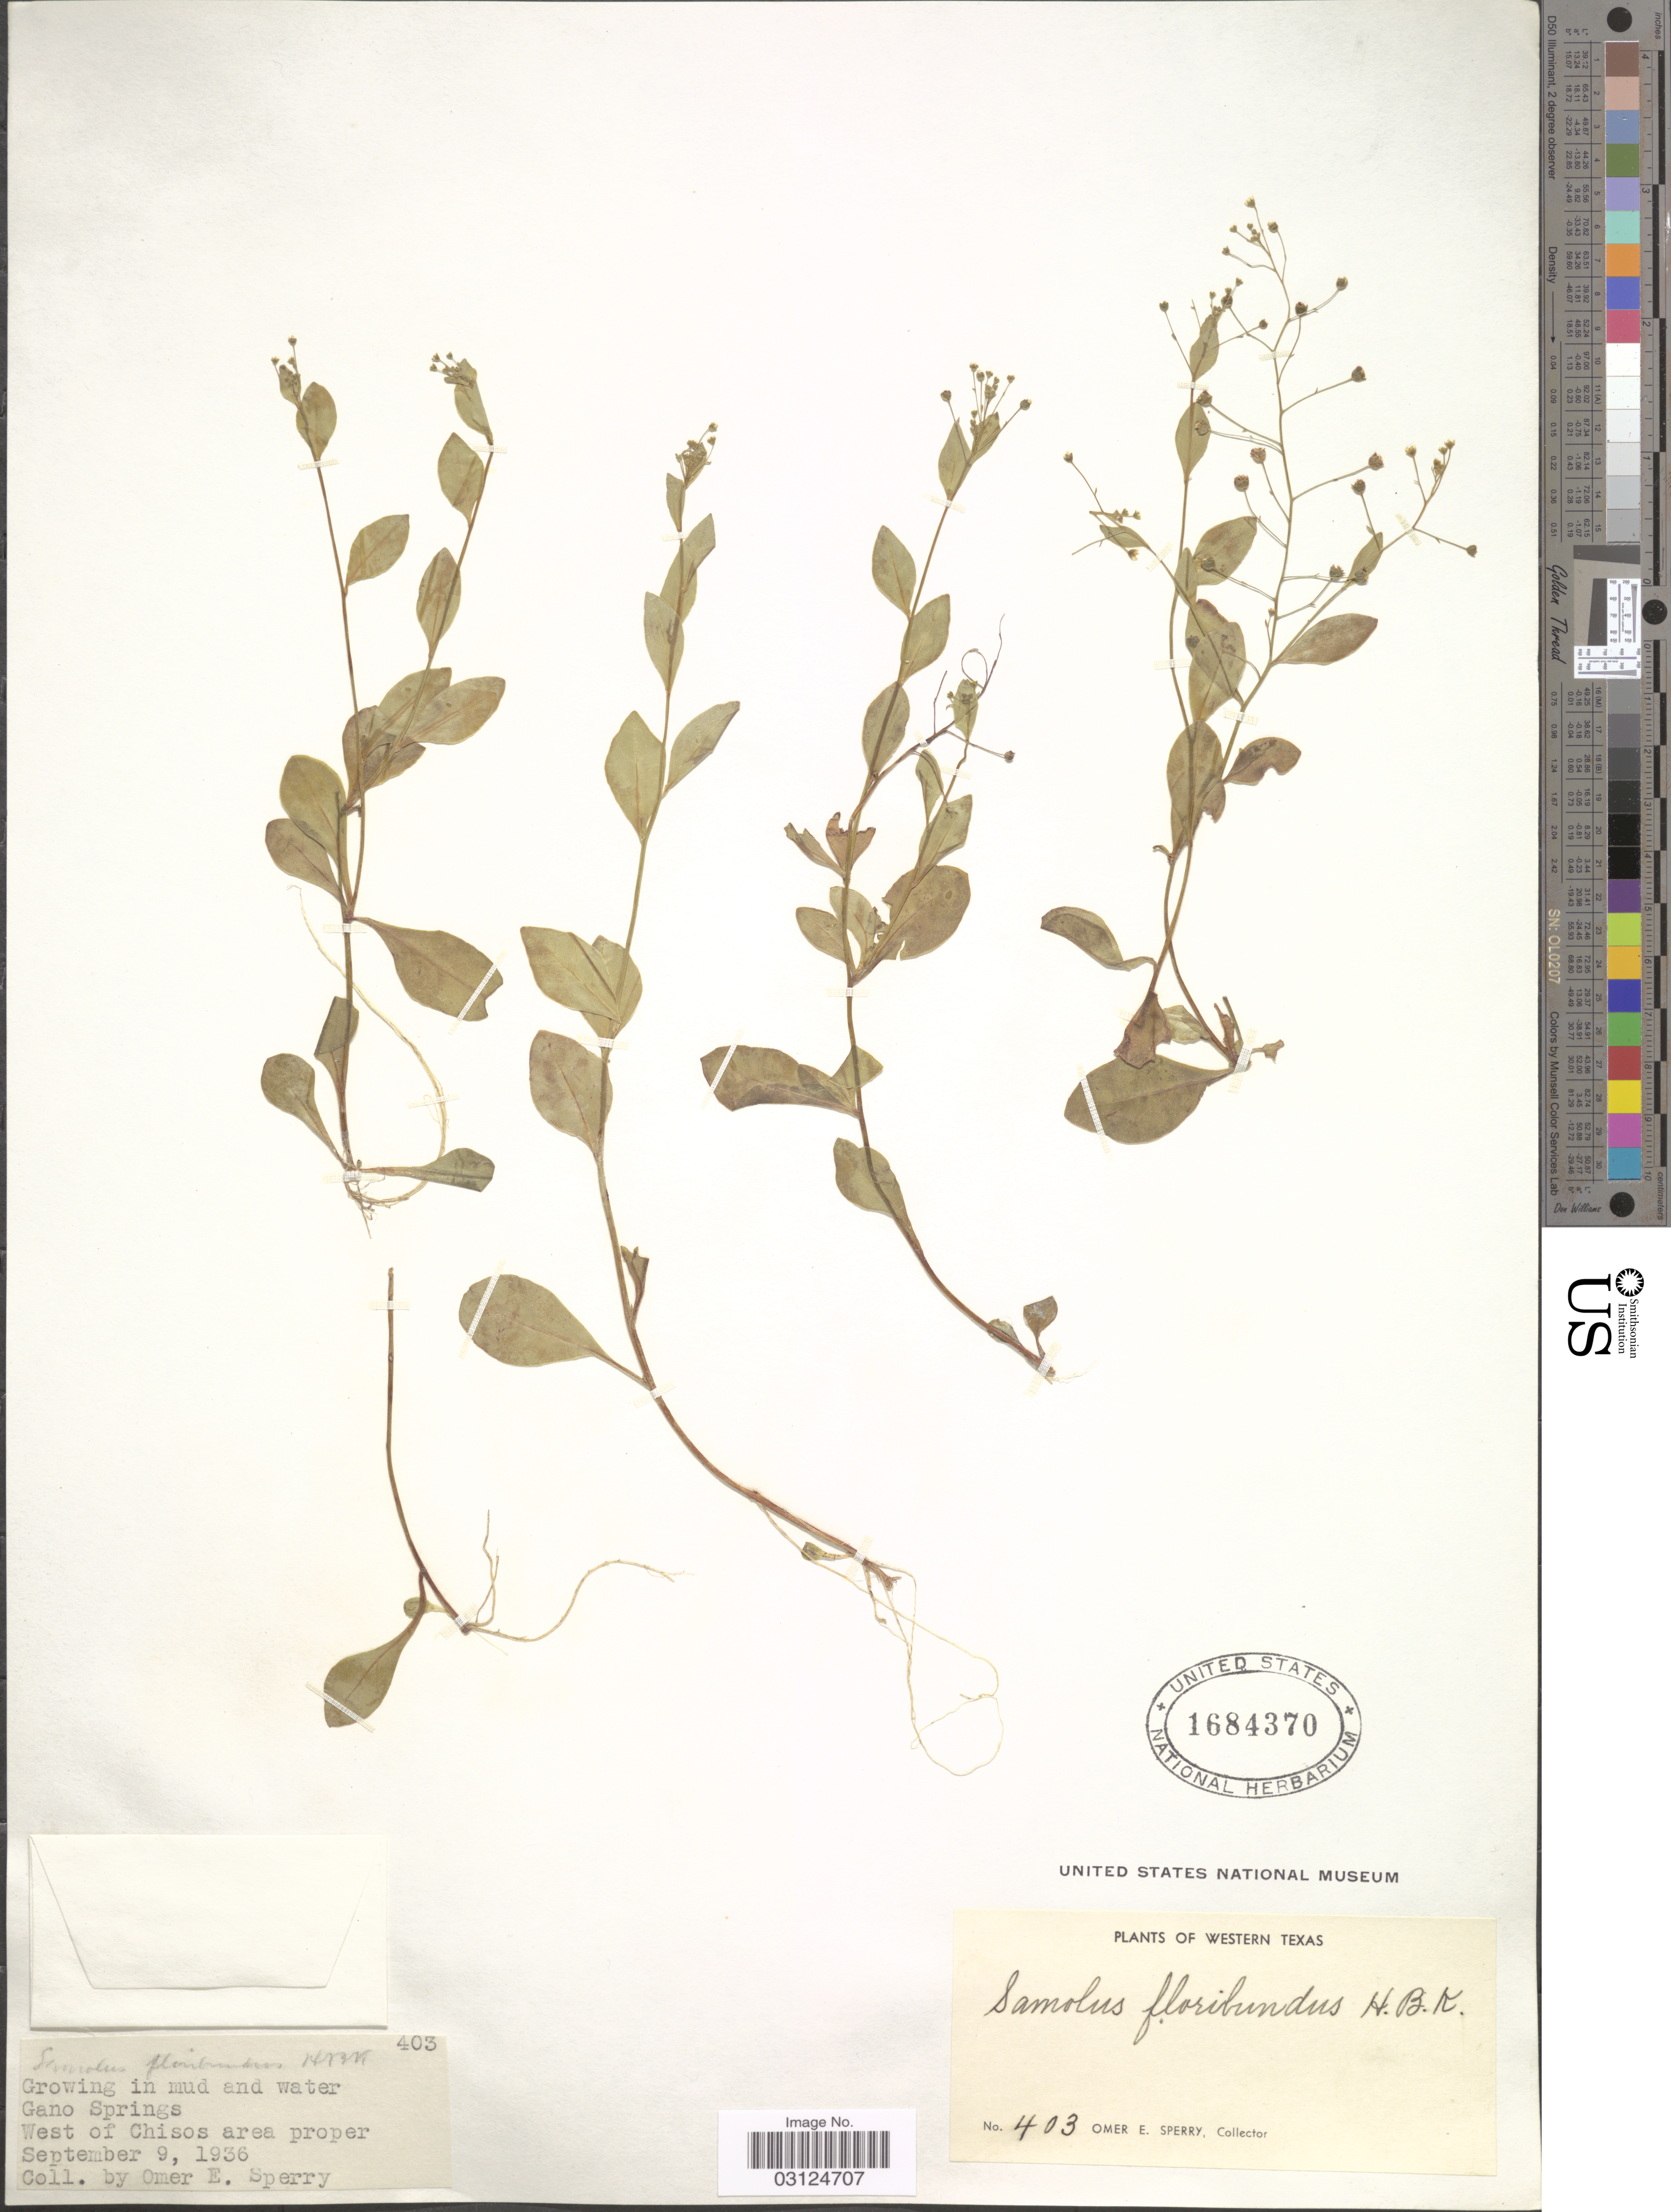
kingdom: Plantae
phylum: Tracheophyta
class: Magnoliopsida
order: Ericales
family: Primulaceae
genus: Samolus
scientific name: Samolus parviflorus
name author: Raf.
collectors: O. E. Sperry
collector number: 403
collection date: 1936-09-09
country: United States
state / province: Texas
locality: Western Texas. Gano Springs. West of Chisos area proper.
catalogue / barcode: US 1684370